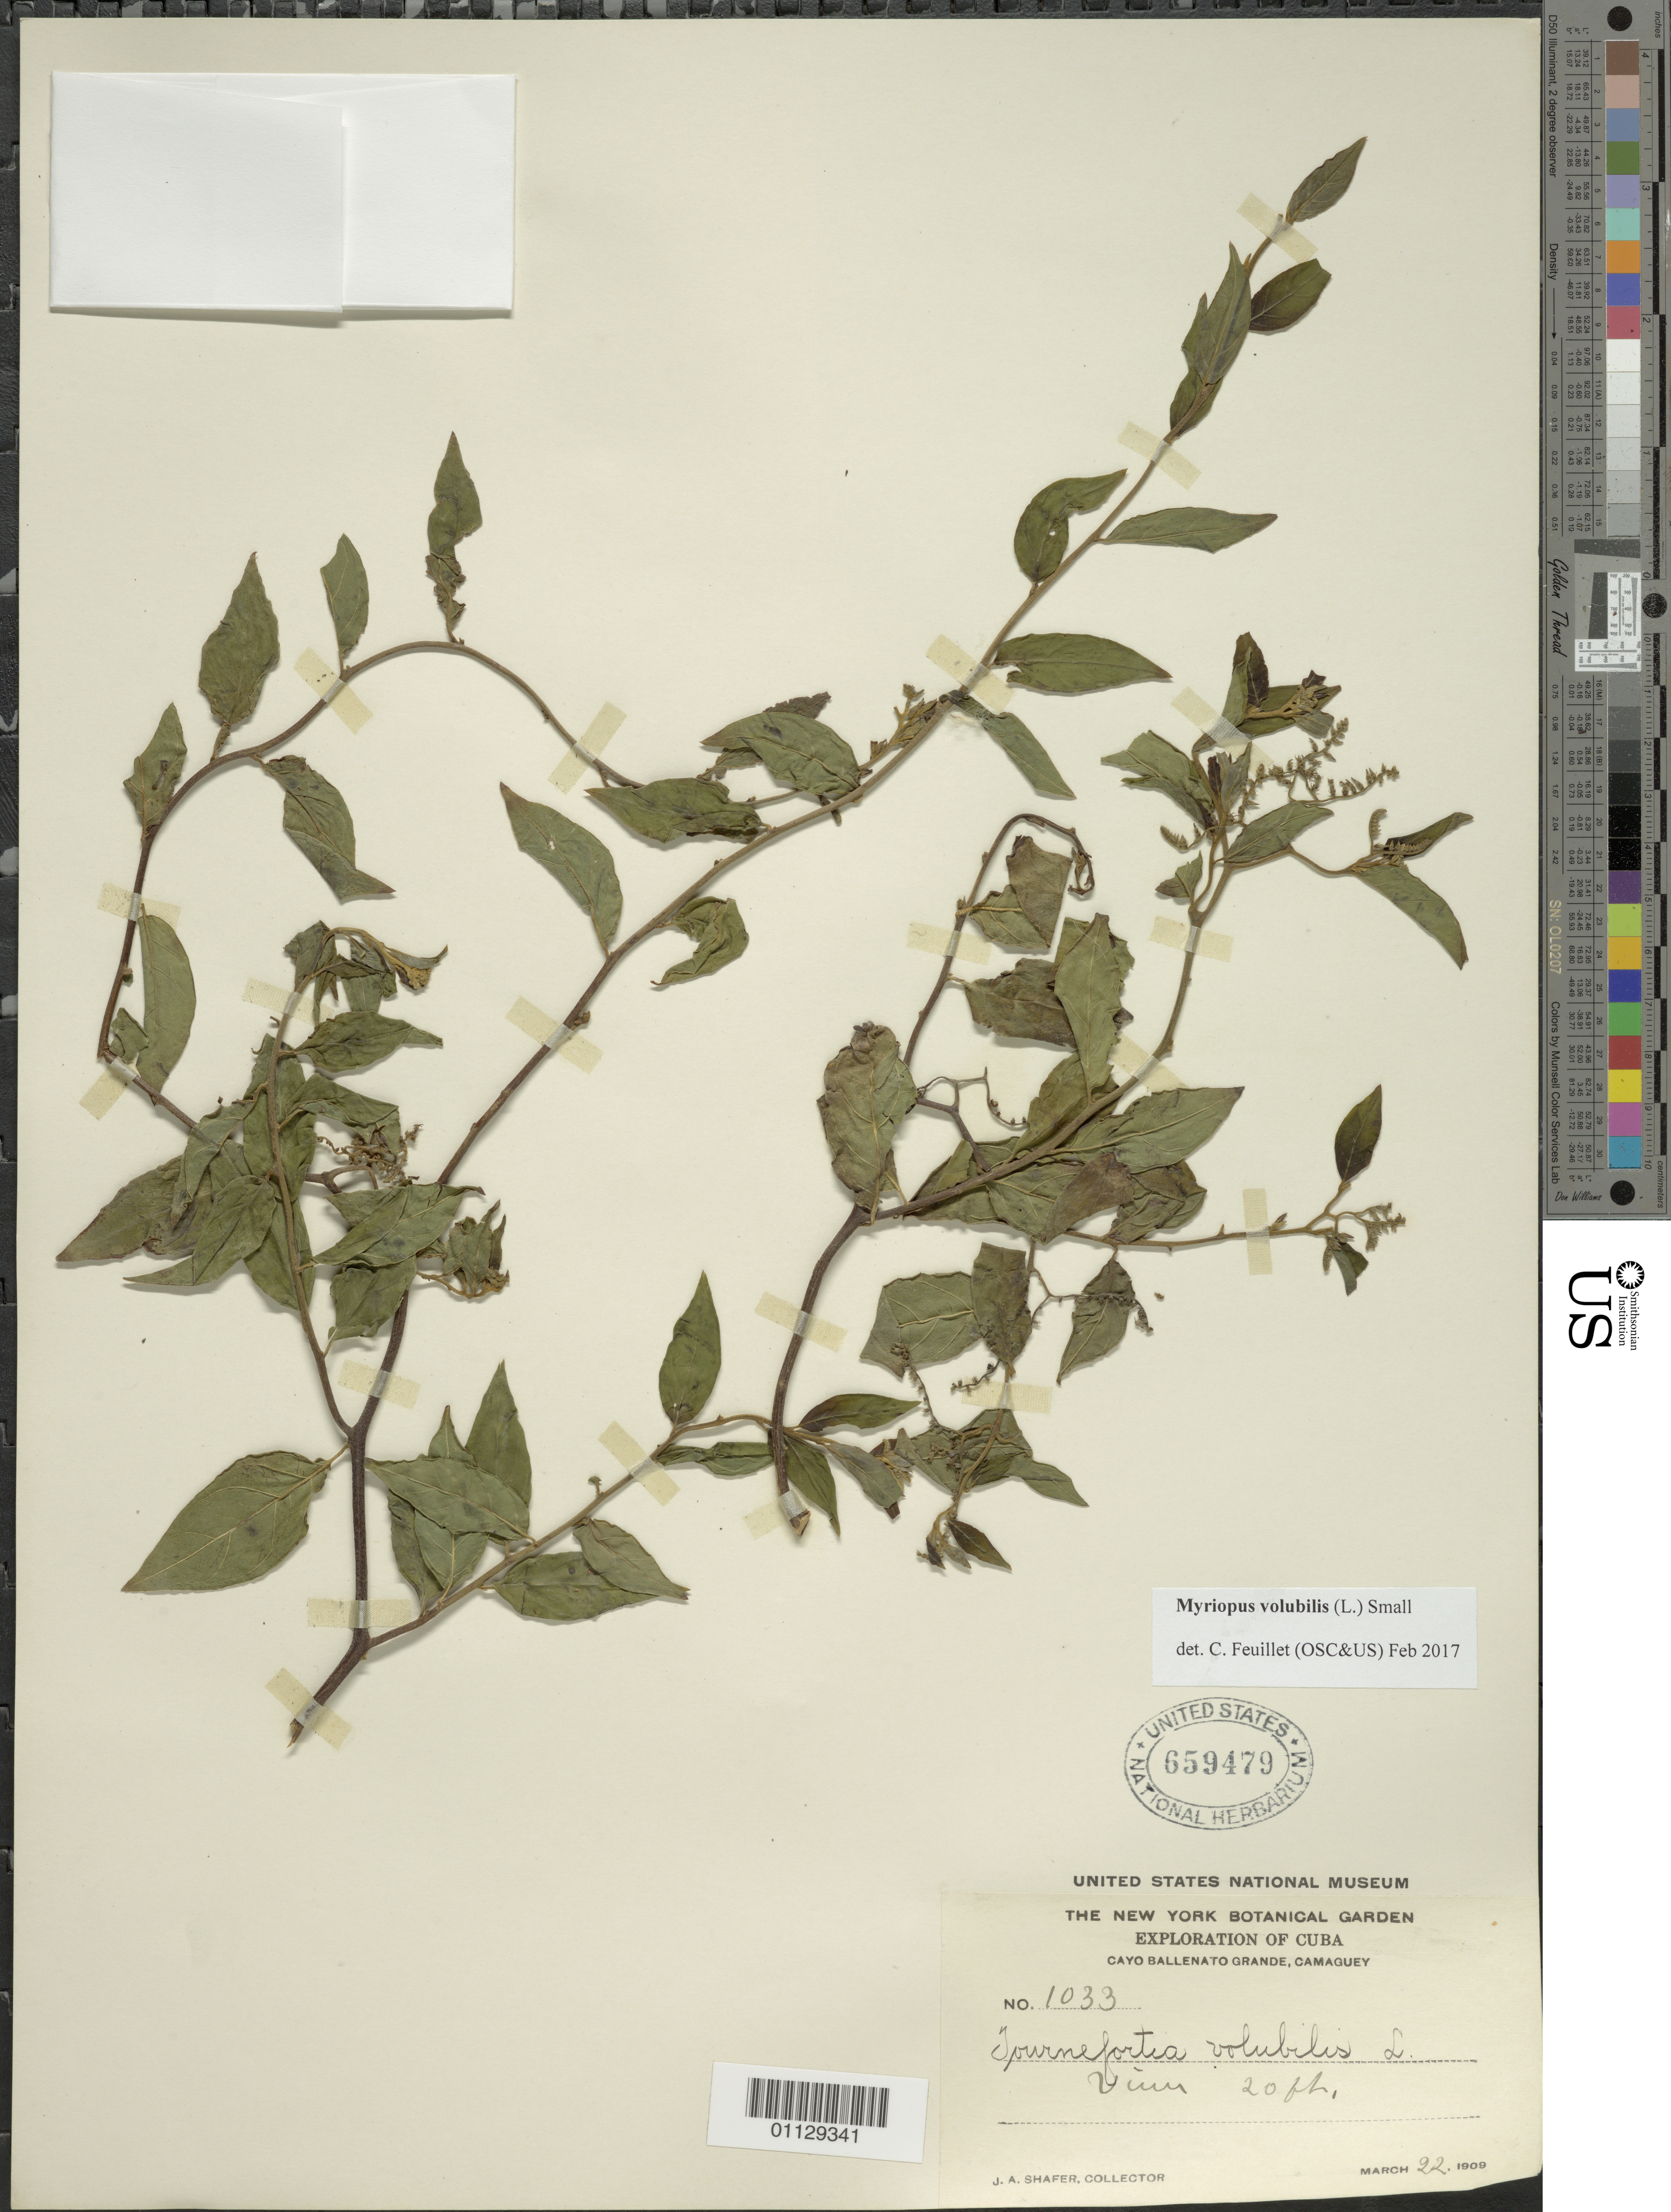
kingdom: Plantae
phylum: Tracheophyta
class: Magnoliopsida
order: Boraginales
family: Heliotropiaceae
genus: Myriopus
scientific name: Myriopus volubilis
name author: (L.) Small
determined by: Feuillet, C.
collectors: J. A. Shafer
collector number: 1033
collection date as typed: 22 Mar 1909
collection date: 1909-03-22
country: Cuba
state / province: Camaguey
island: Cuba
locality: Cayo Ballenato Grande, Camaguey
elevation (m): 61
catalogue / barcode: US 659479